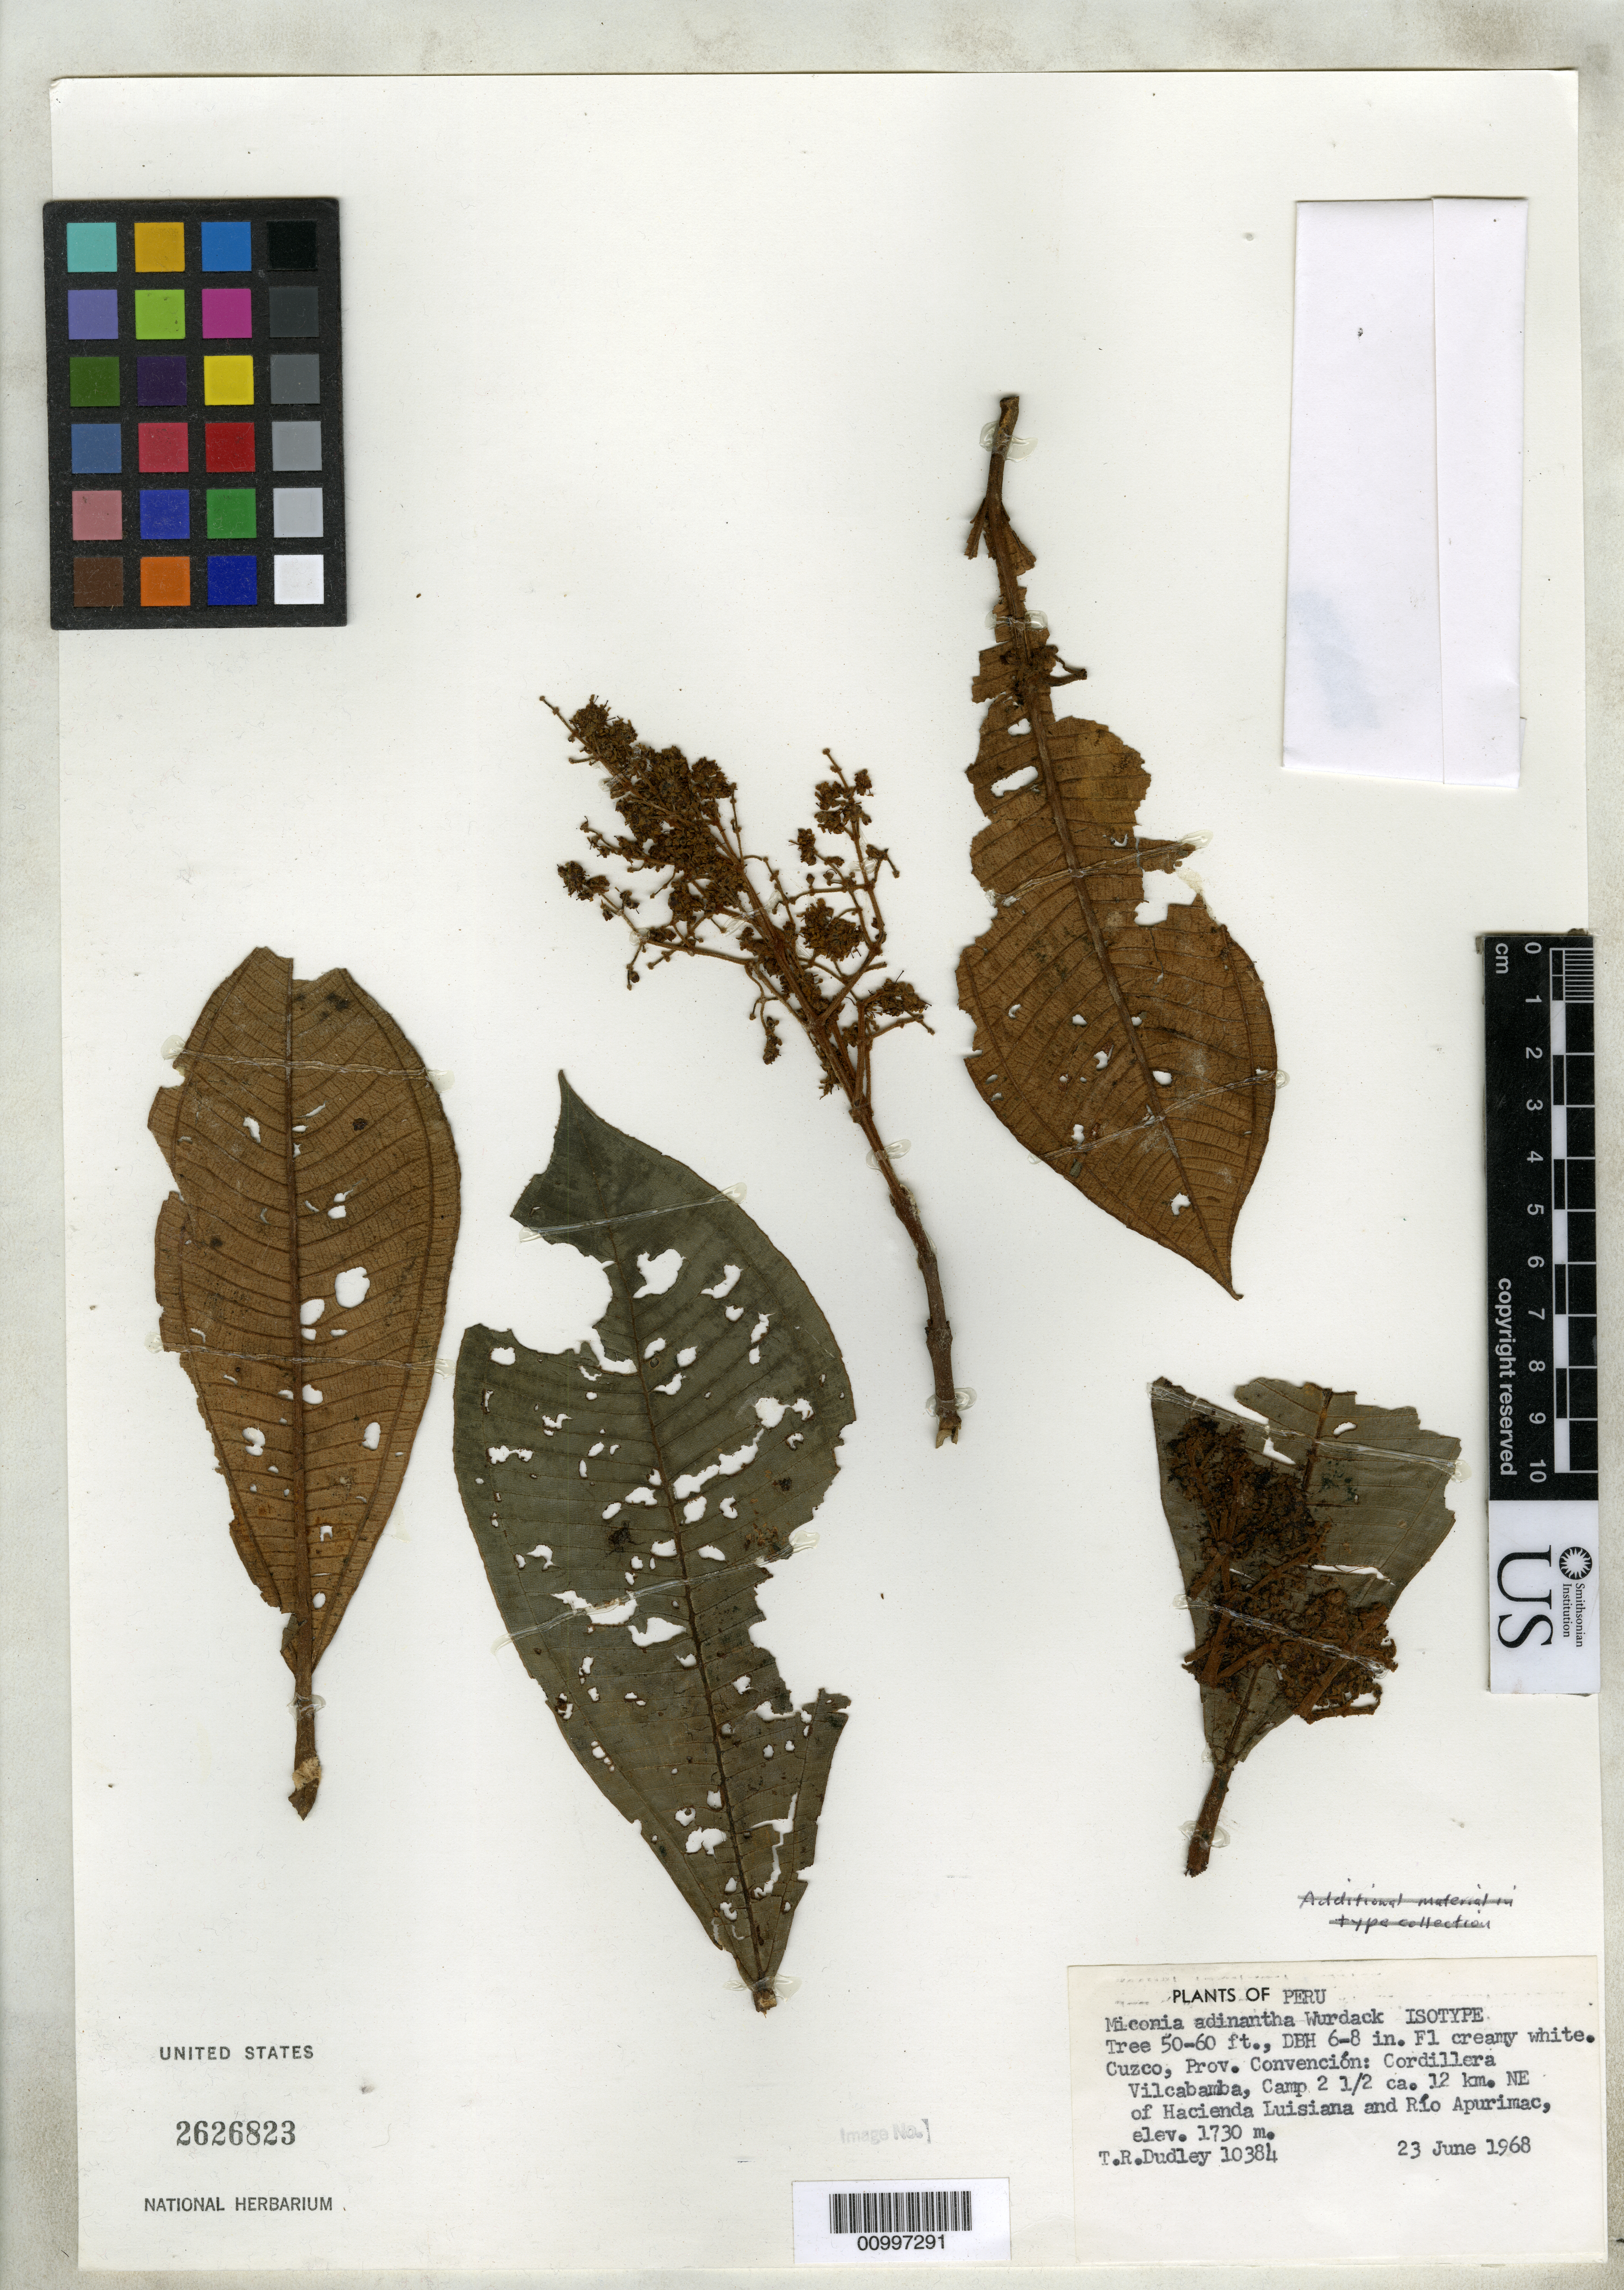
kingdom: Plantae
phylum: Tracheophyta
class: Magnoliopsida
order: Myrtales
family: Melastomataceae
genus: Miconia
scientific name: Miconia adinantha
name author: Wurdack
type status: Isotype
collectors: T. R. Dudley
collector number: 10384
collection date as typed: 23 Jun 1968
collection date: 1968-06-23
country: Peru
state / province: Cusco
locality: Prov. Convencion: Cordillera Vilcabamba, Camp 2 1/2 ca. 12 km. NE of Hacienda Luisiana and Rio Apurimac.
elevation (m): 1730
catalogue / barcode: US 2626823